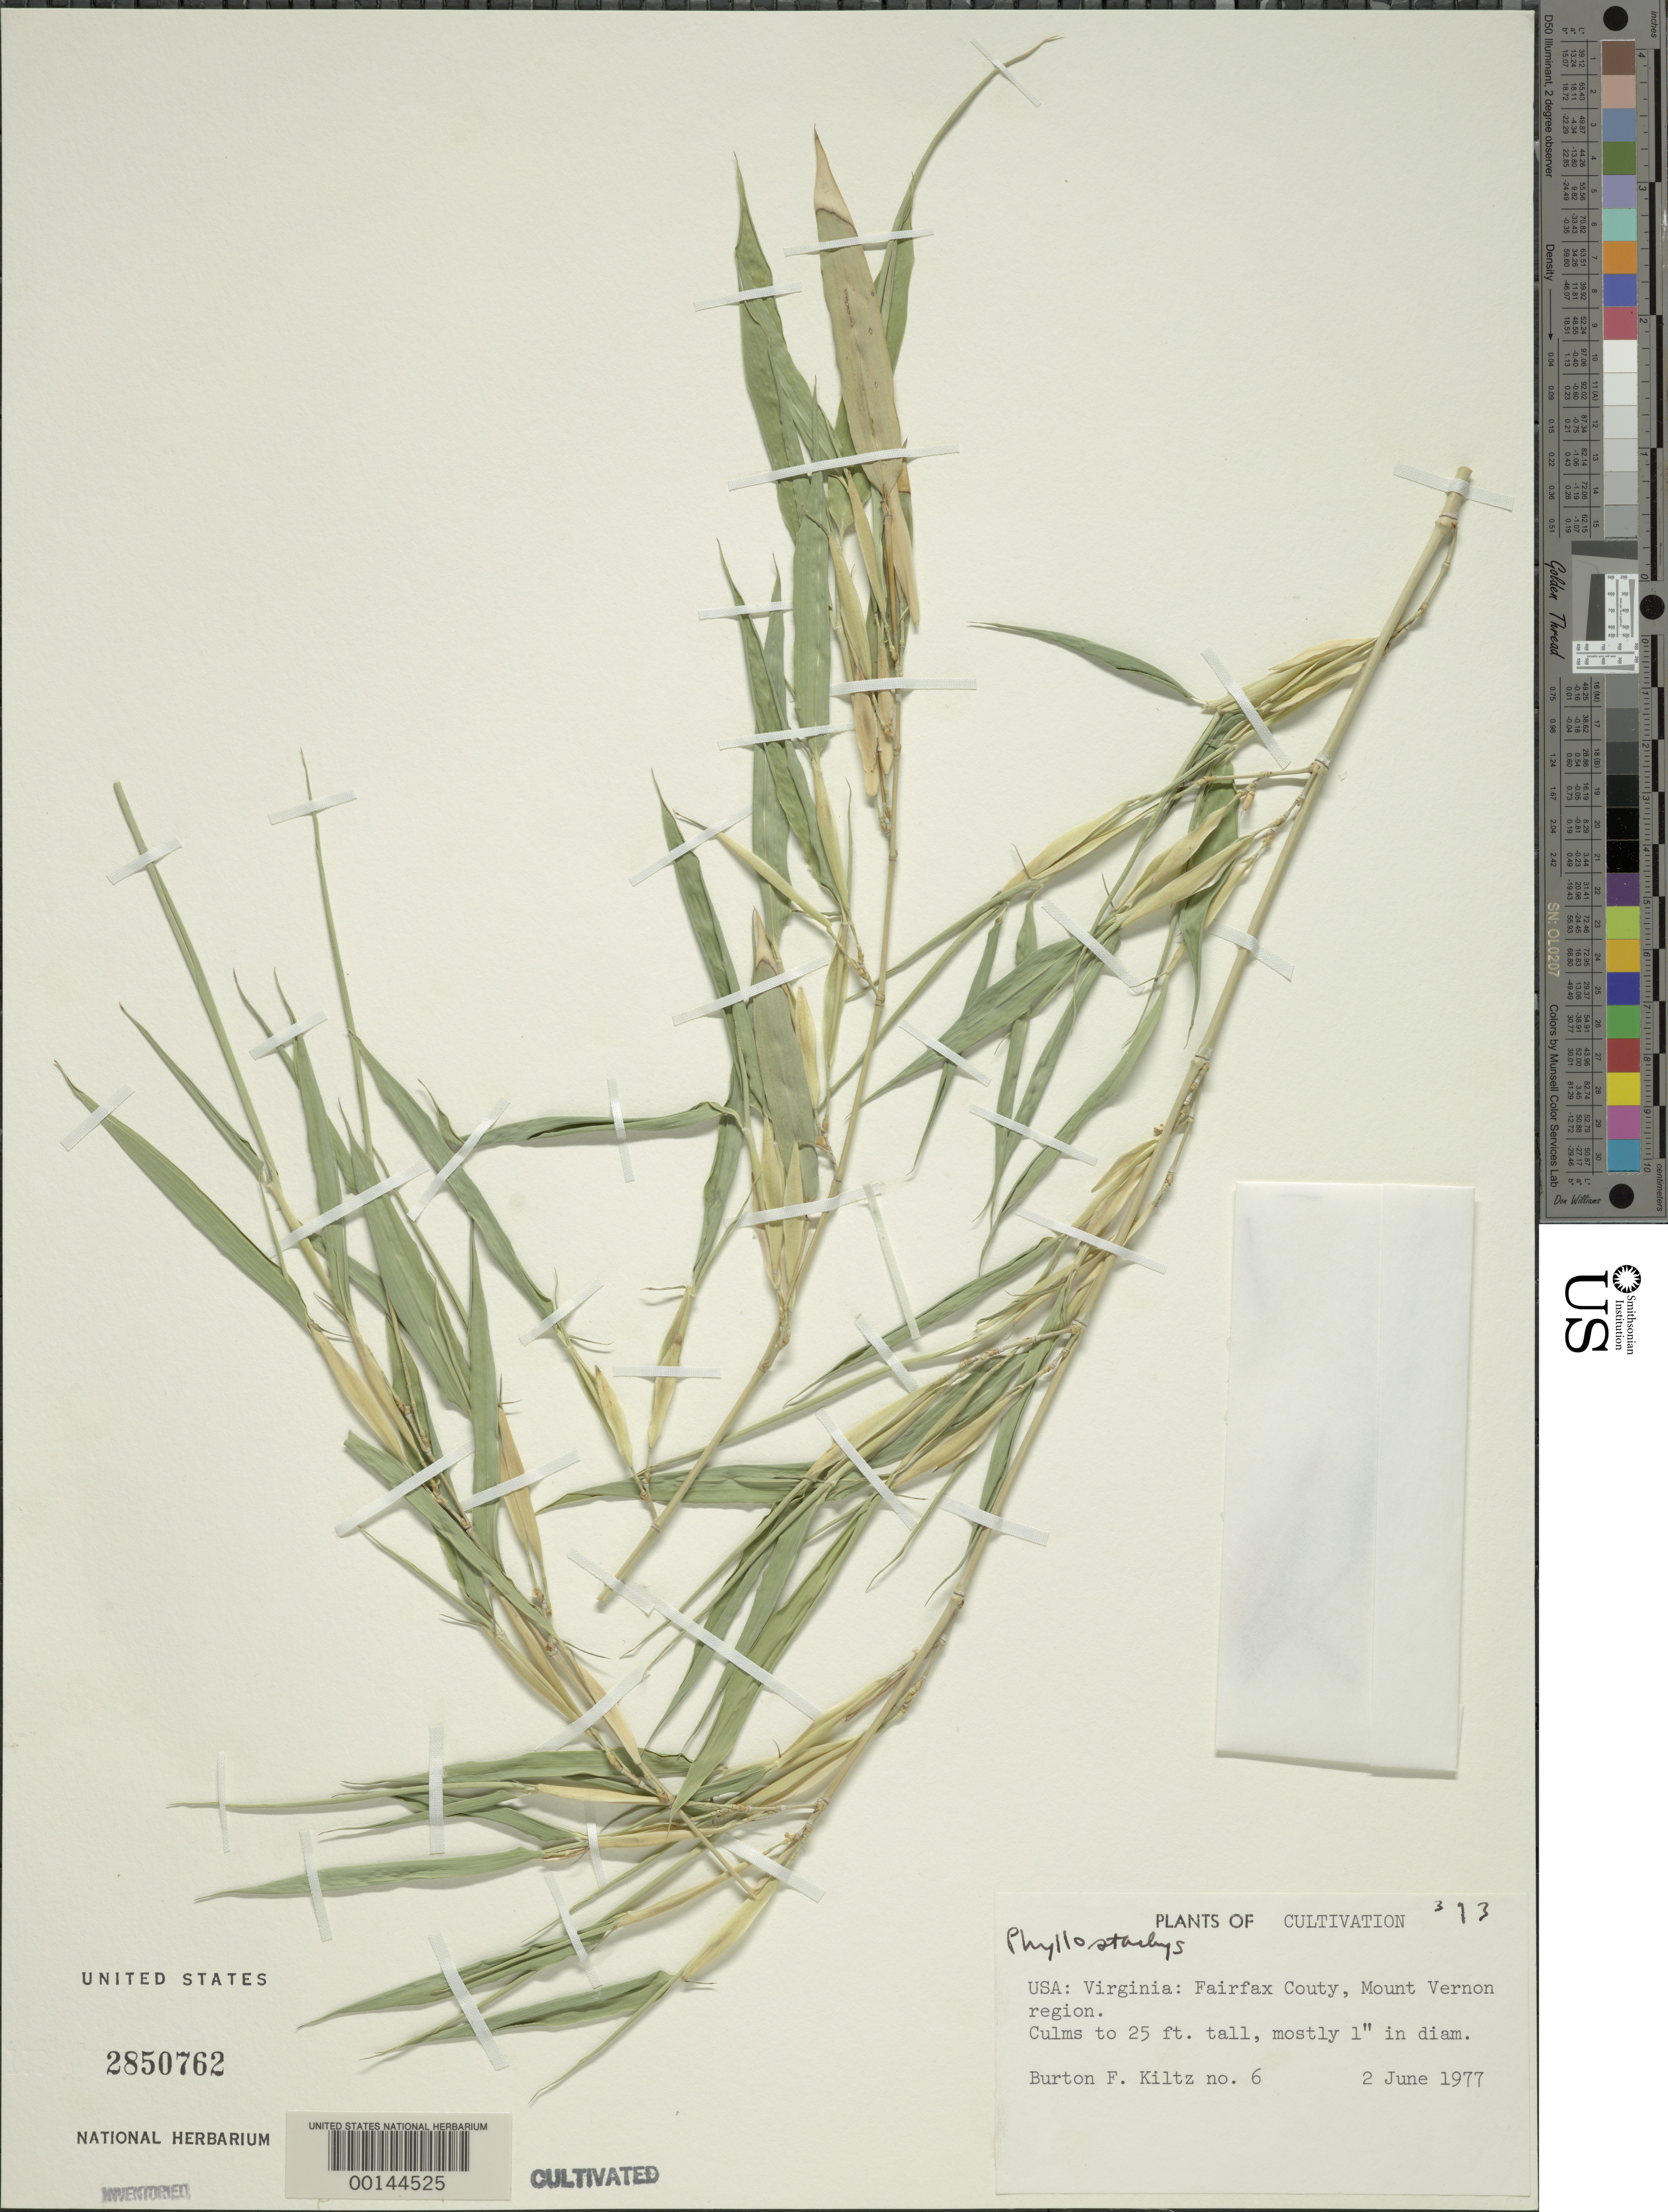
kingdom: Plantae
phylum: Tracheophyta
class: Liliopsida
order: Poales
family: Poaceae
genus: Phyllostachys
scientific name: Phyllostachys sp.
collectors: B. Kiltz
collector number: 6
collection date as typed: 02 Jun 1977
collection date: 1977-06-02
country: United States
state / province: Virginia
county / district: Fairfax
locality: Mount vernon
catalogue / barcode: US 2850762